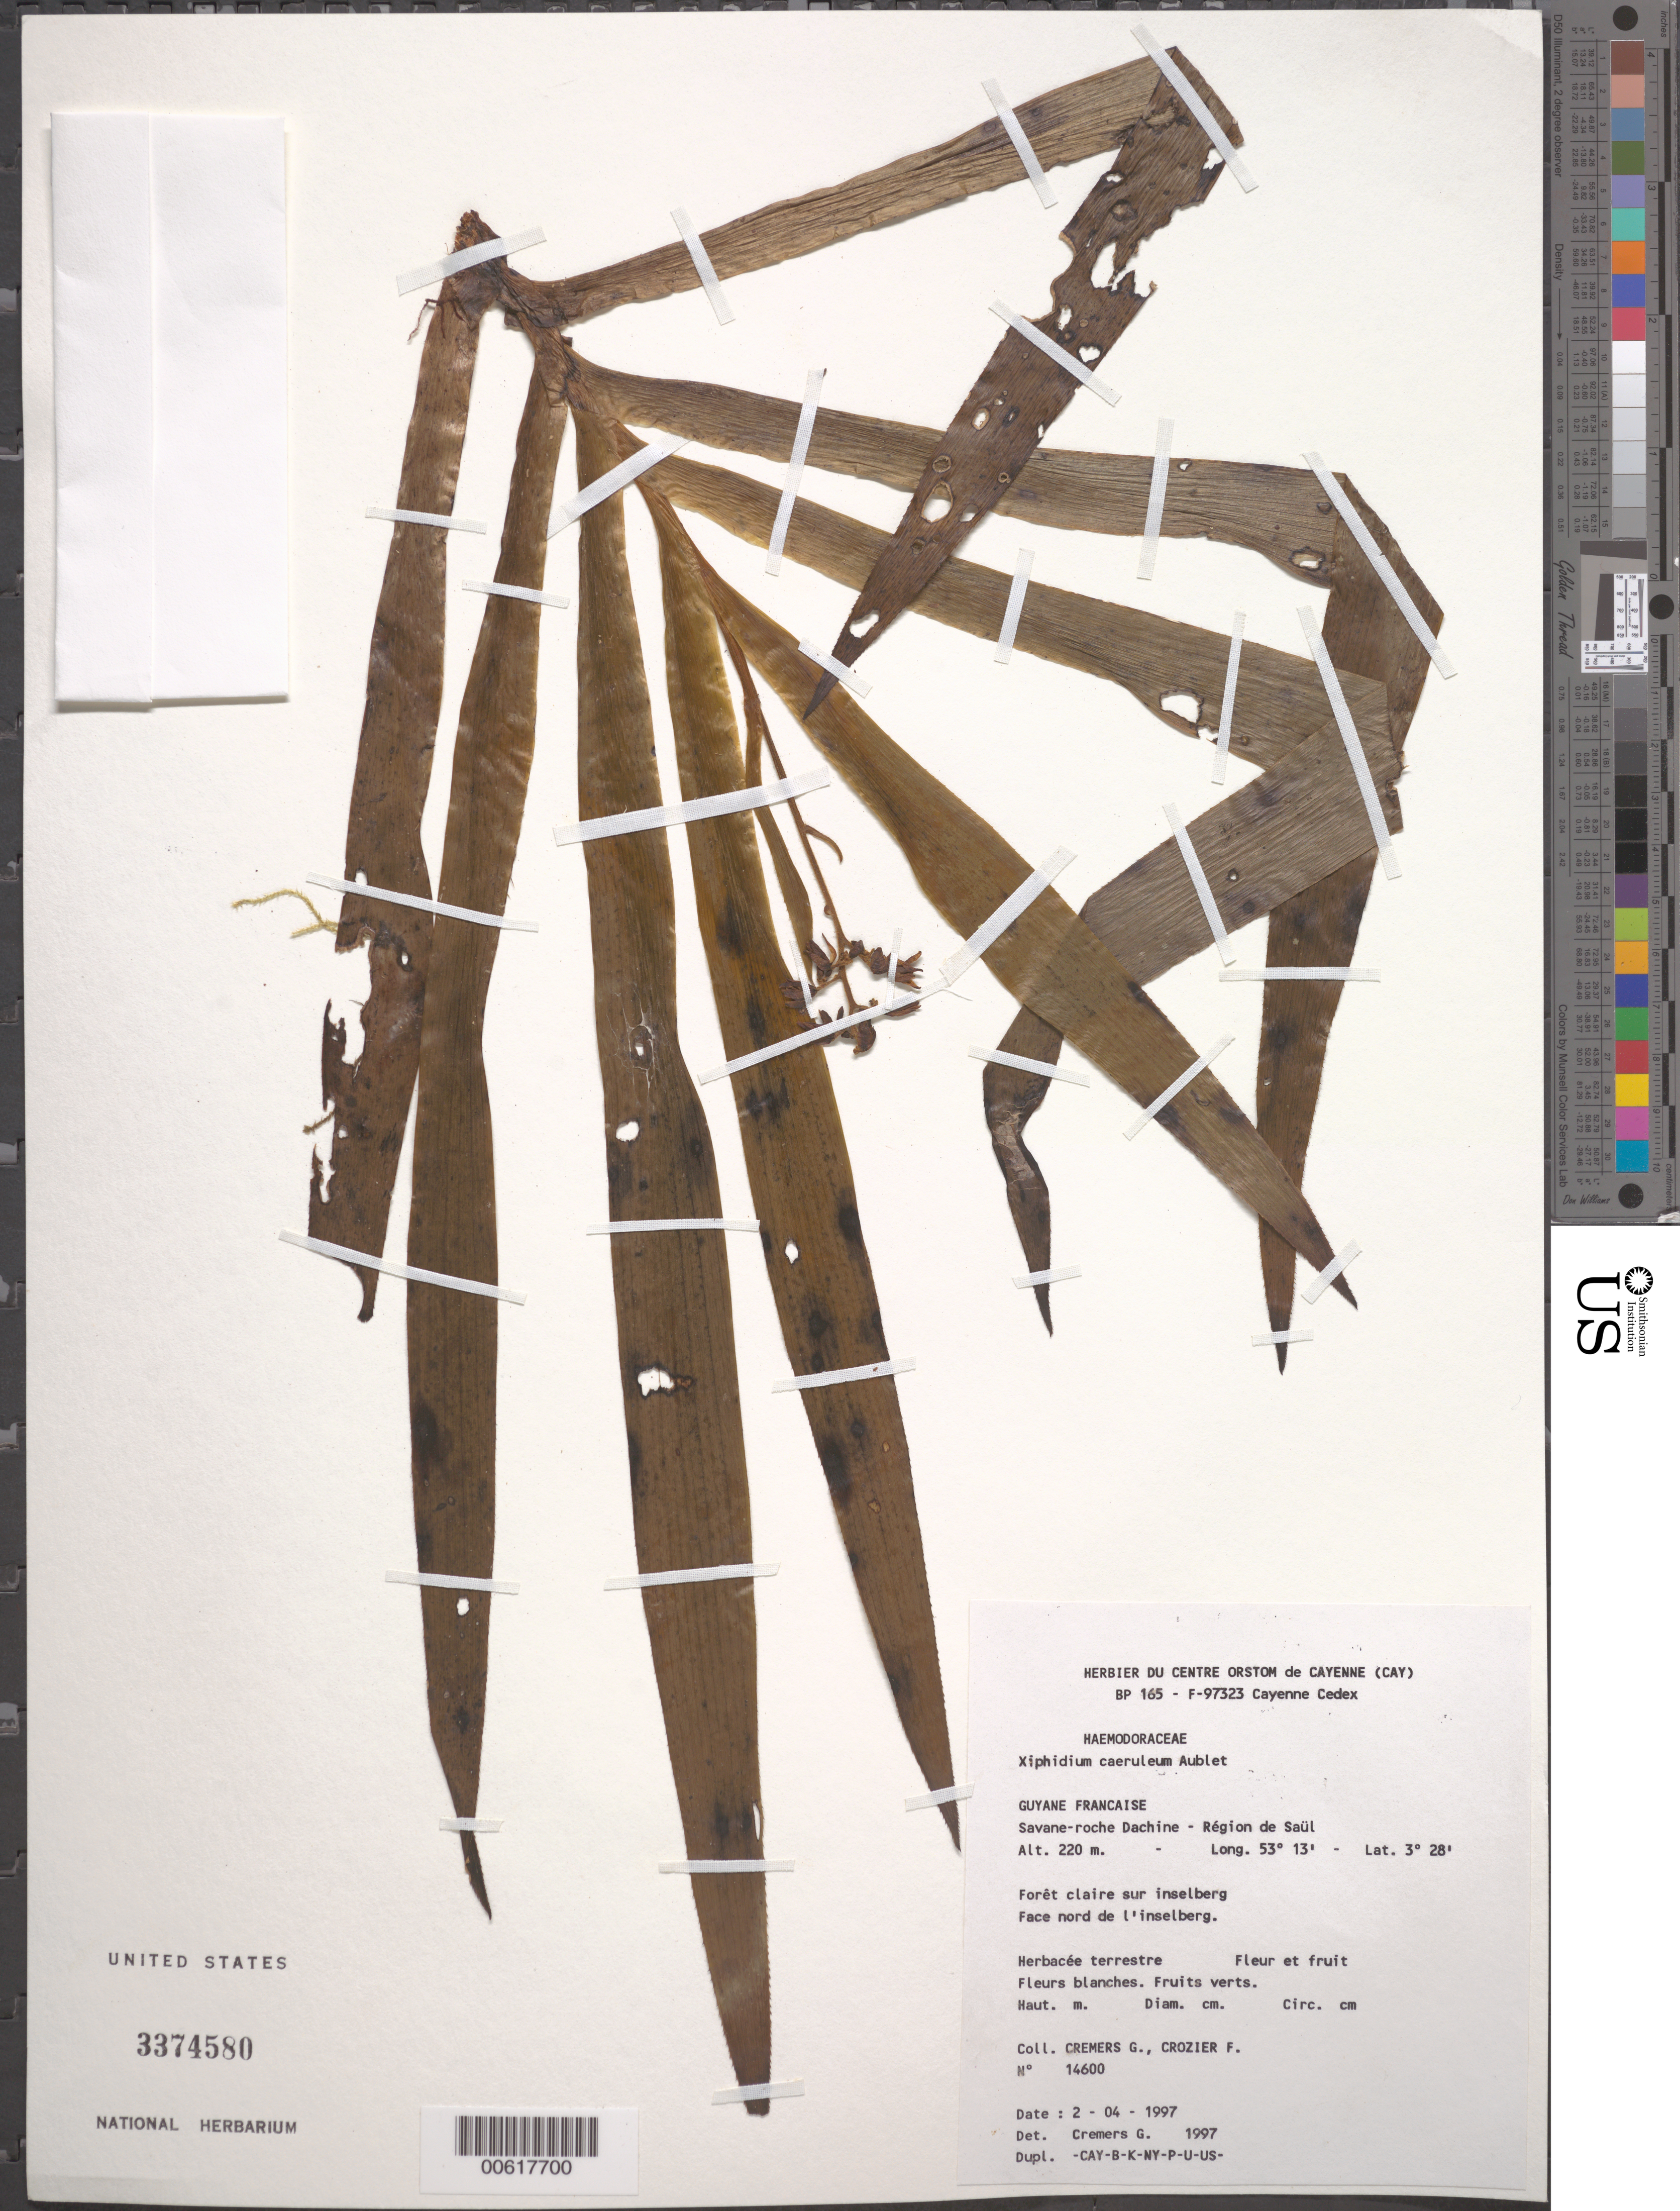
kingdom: Plantae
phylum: Tracheophyta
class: Liliopsida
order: Commelinales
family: Haemodoraceae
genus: Xiphidium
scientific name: Xiphidium caeruleum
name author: Aubl.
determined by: Cremers, Georges A.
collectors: G. Cremers & F. Crozier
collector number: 14600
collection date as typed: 2-Apr-96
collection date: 1996-04-02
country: French Guiana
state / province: Saint-Laurent-du-Maroni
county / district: Saül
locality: Saül, savane-roche Dachine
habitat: Forêt claire su inselberg. Face nord de l 'inselberg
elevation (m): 220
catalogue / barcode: US 3374580